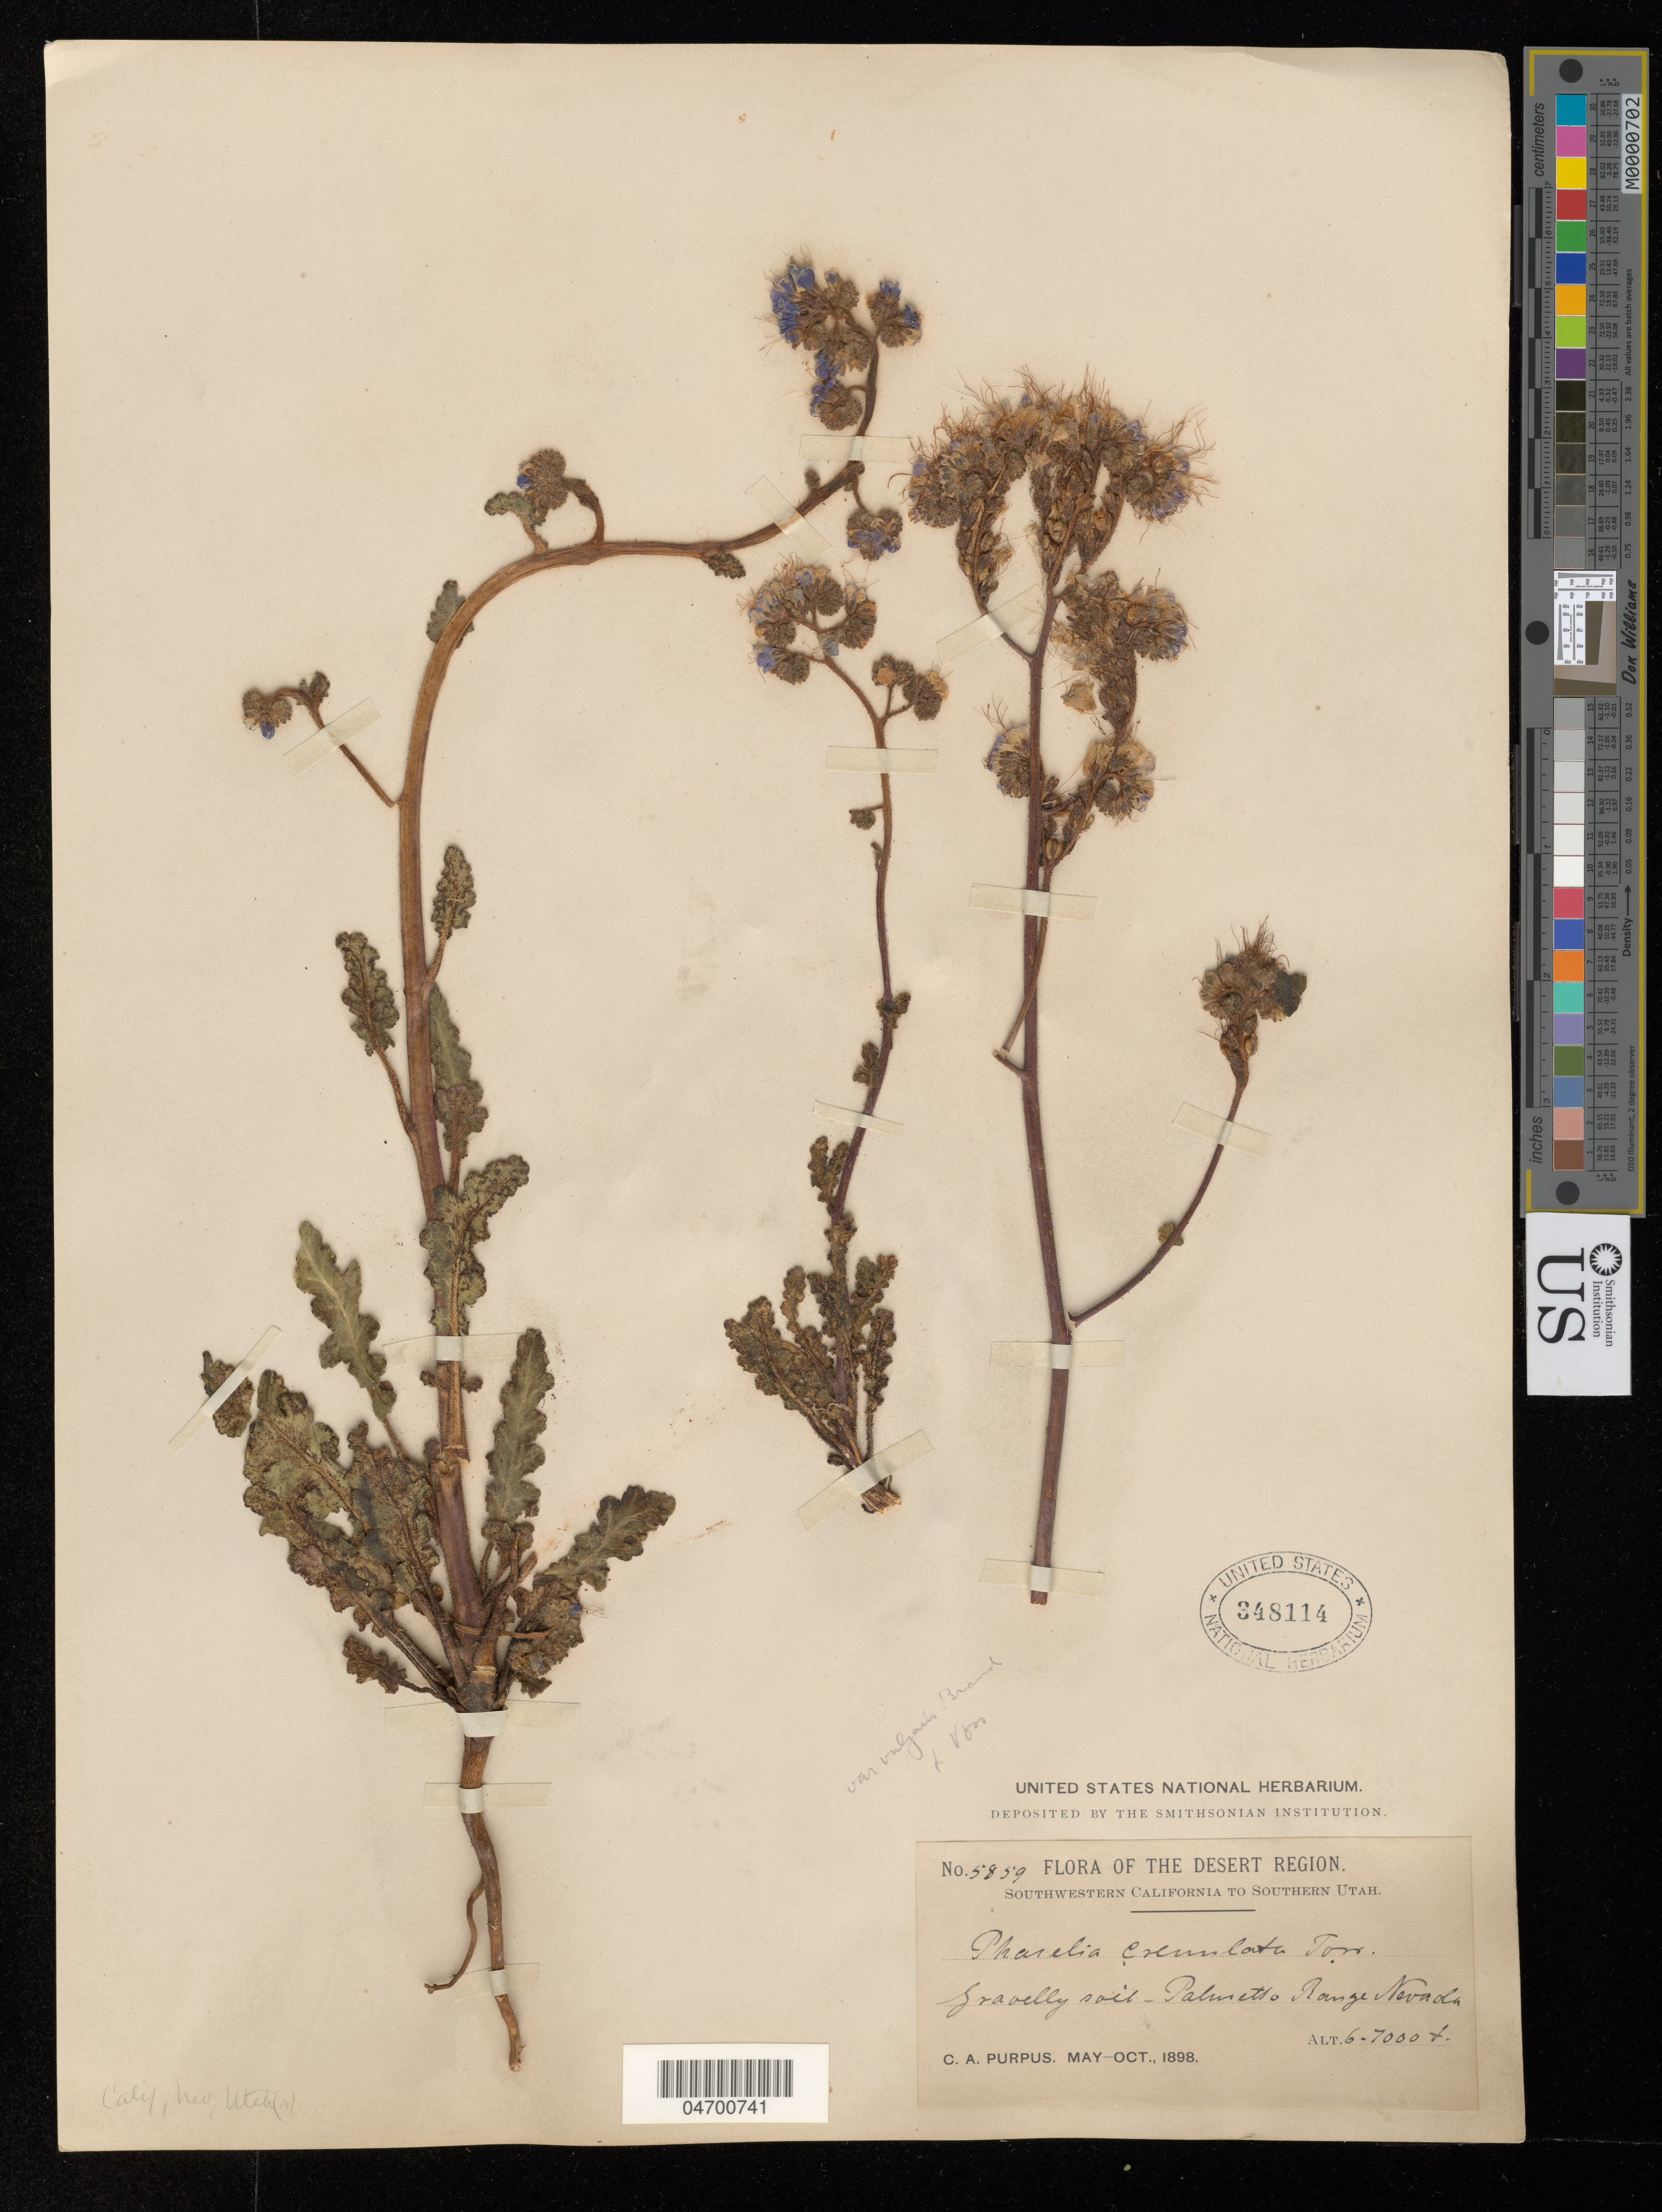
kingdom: Plantae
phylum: Tracheophyta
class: Magnoliopsida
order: Boraginales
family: Hydrophyllaceae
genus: Phacelia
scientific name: Phacelia crenulata var. minutiflora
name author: (J.W. Voss ex Munz) Jeps.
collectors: C. A. Purpus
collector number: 5859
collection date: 1898-05/1898-10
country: United States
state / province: Nevada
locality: The Desert Region. Southwestern California to Southern Utah. Palmetto Range.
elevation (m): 1829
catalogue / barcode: US 348114